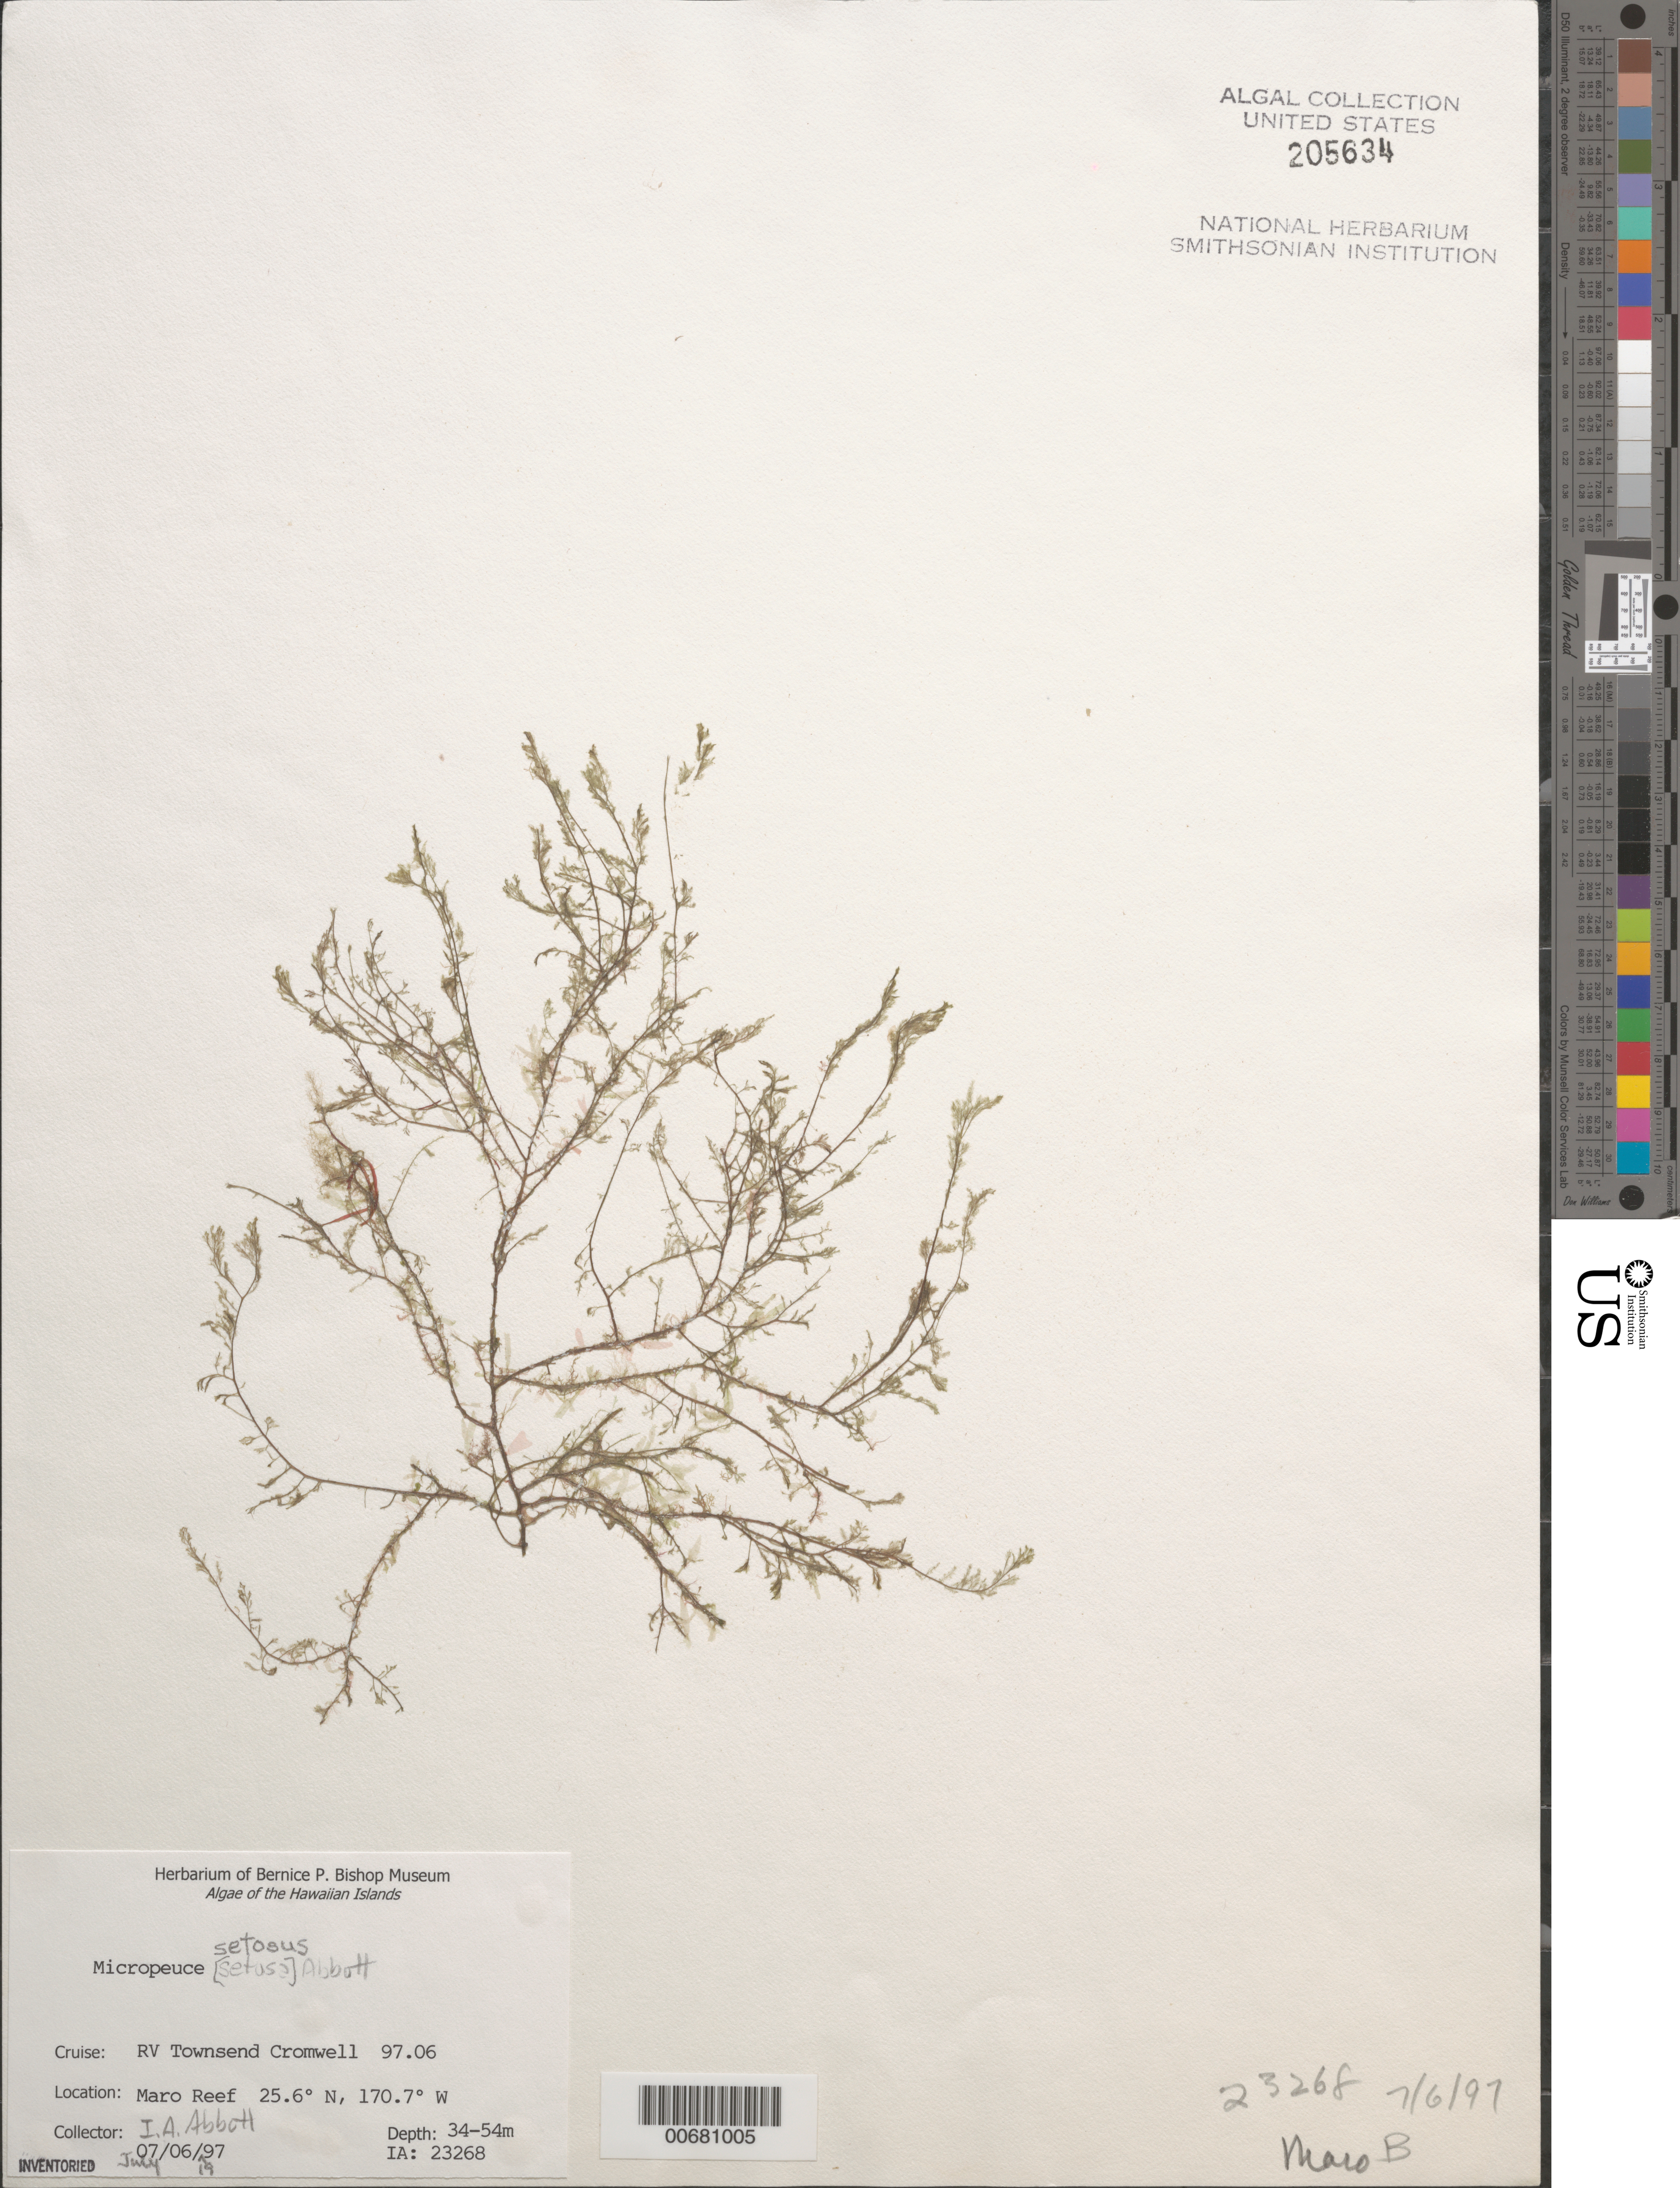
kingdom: Plantae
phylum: Rhodophyta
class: Florideophyceae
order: Ceramiales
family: Rhodomelaceae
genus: Micropeuce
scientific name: Micropeuce setosus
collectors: I. A. Abbott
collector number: IAA 23268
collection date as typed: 06 Jul 1997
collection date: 1997-07-06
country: United States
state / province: Hawaii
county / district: Honolulu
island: Maro Reef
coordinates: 25.6 N, 170.7 W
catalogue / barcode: US 205634